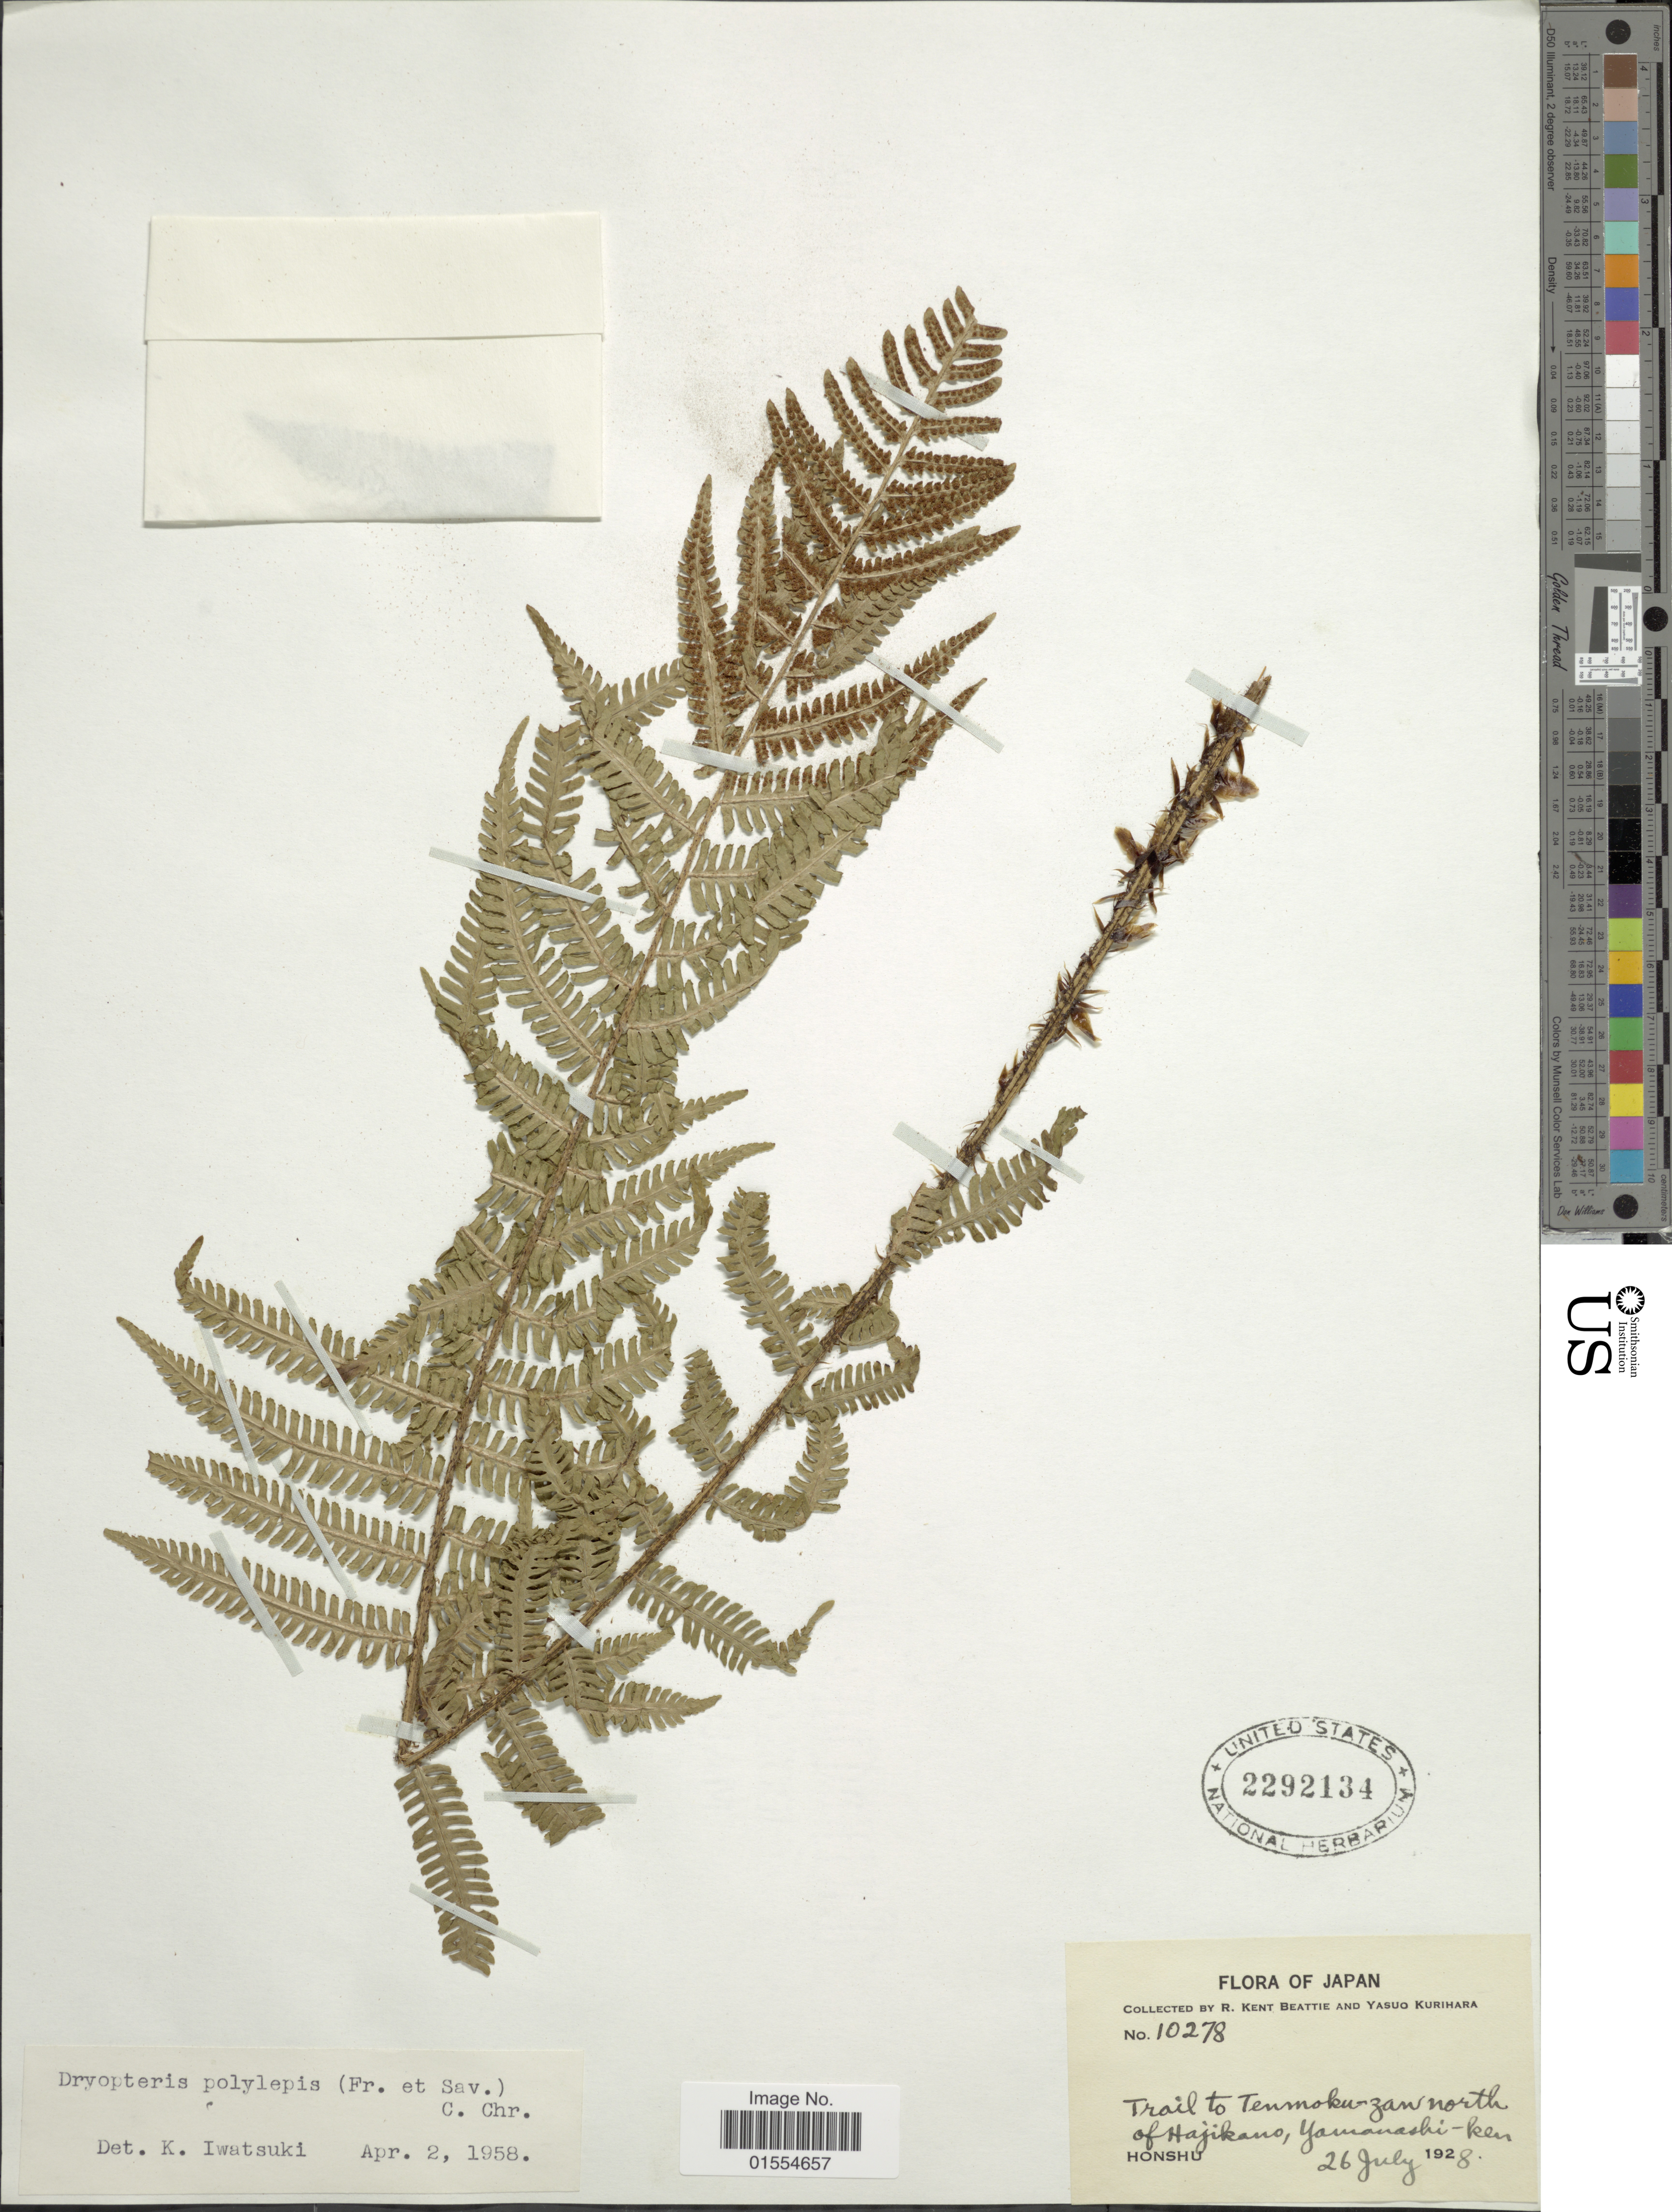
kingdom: Plantae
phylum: Tracheophyta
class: Polypodiopsida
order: Polypodiales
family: Dryopteridaceae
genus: Dryopteris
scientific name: Dryopteris polylepis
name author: (Franch. & Sav.) C. Chr.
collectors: R. K. Beattie & Y. Kurihara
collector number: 10278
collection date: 1928-07-26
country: Japan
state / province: Yamanasi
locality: Trail to Tenmoku-zan north of Hajikano, Yamanashi-ken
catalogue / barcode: US 2292134